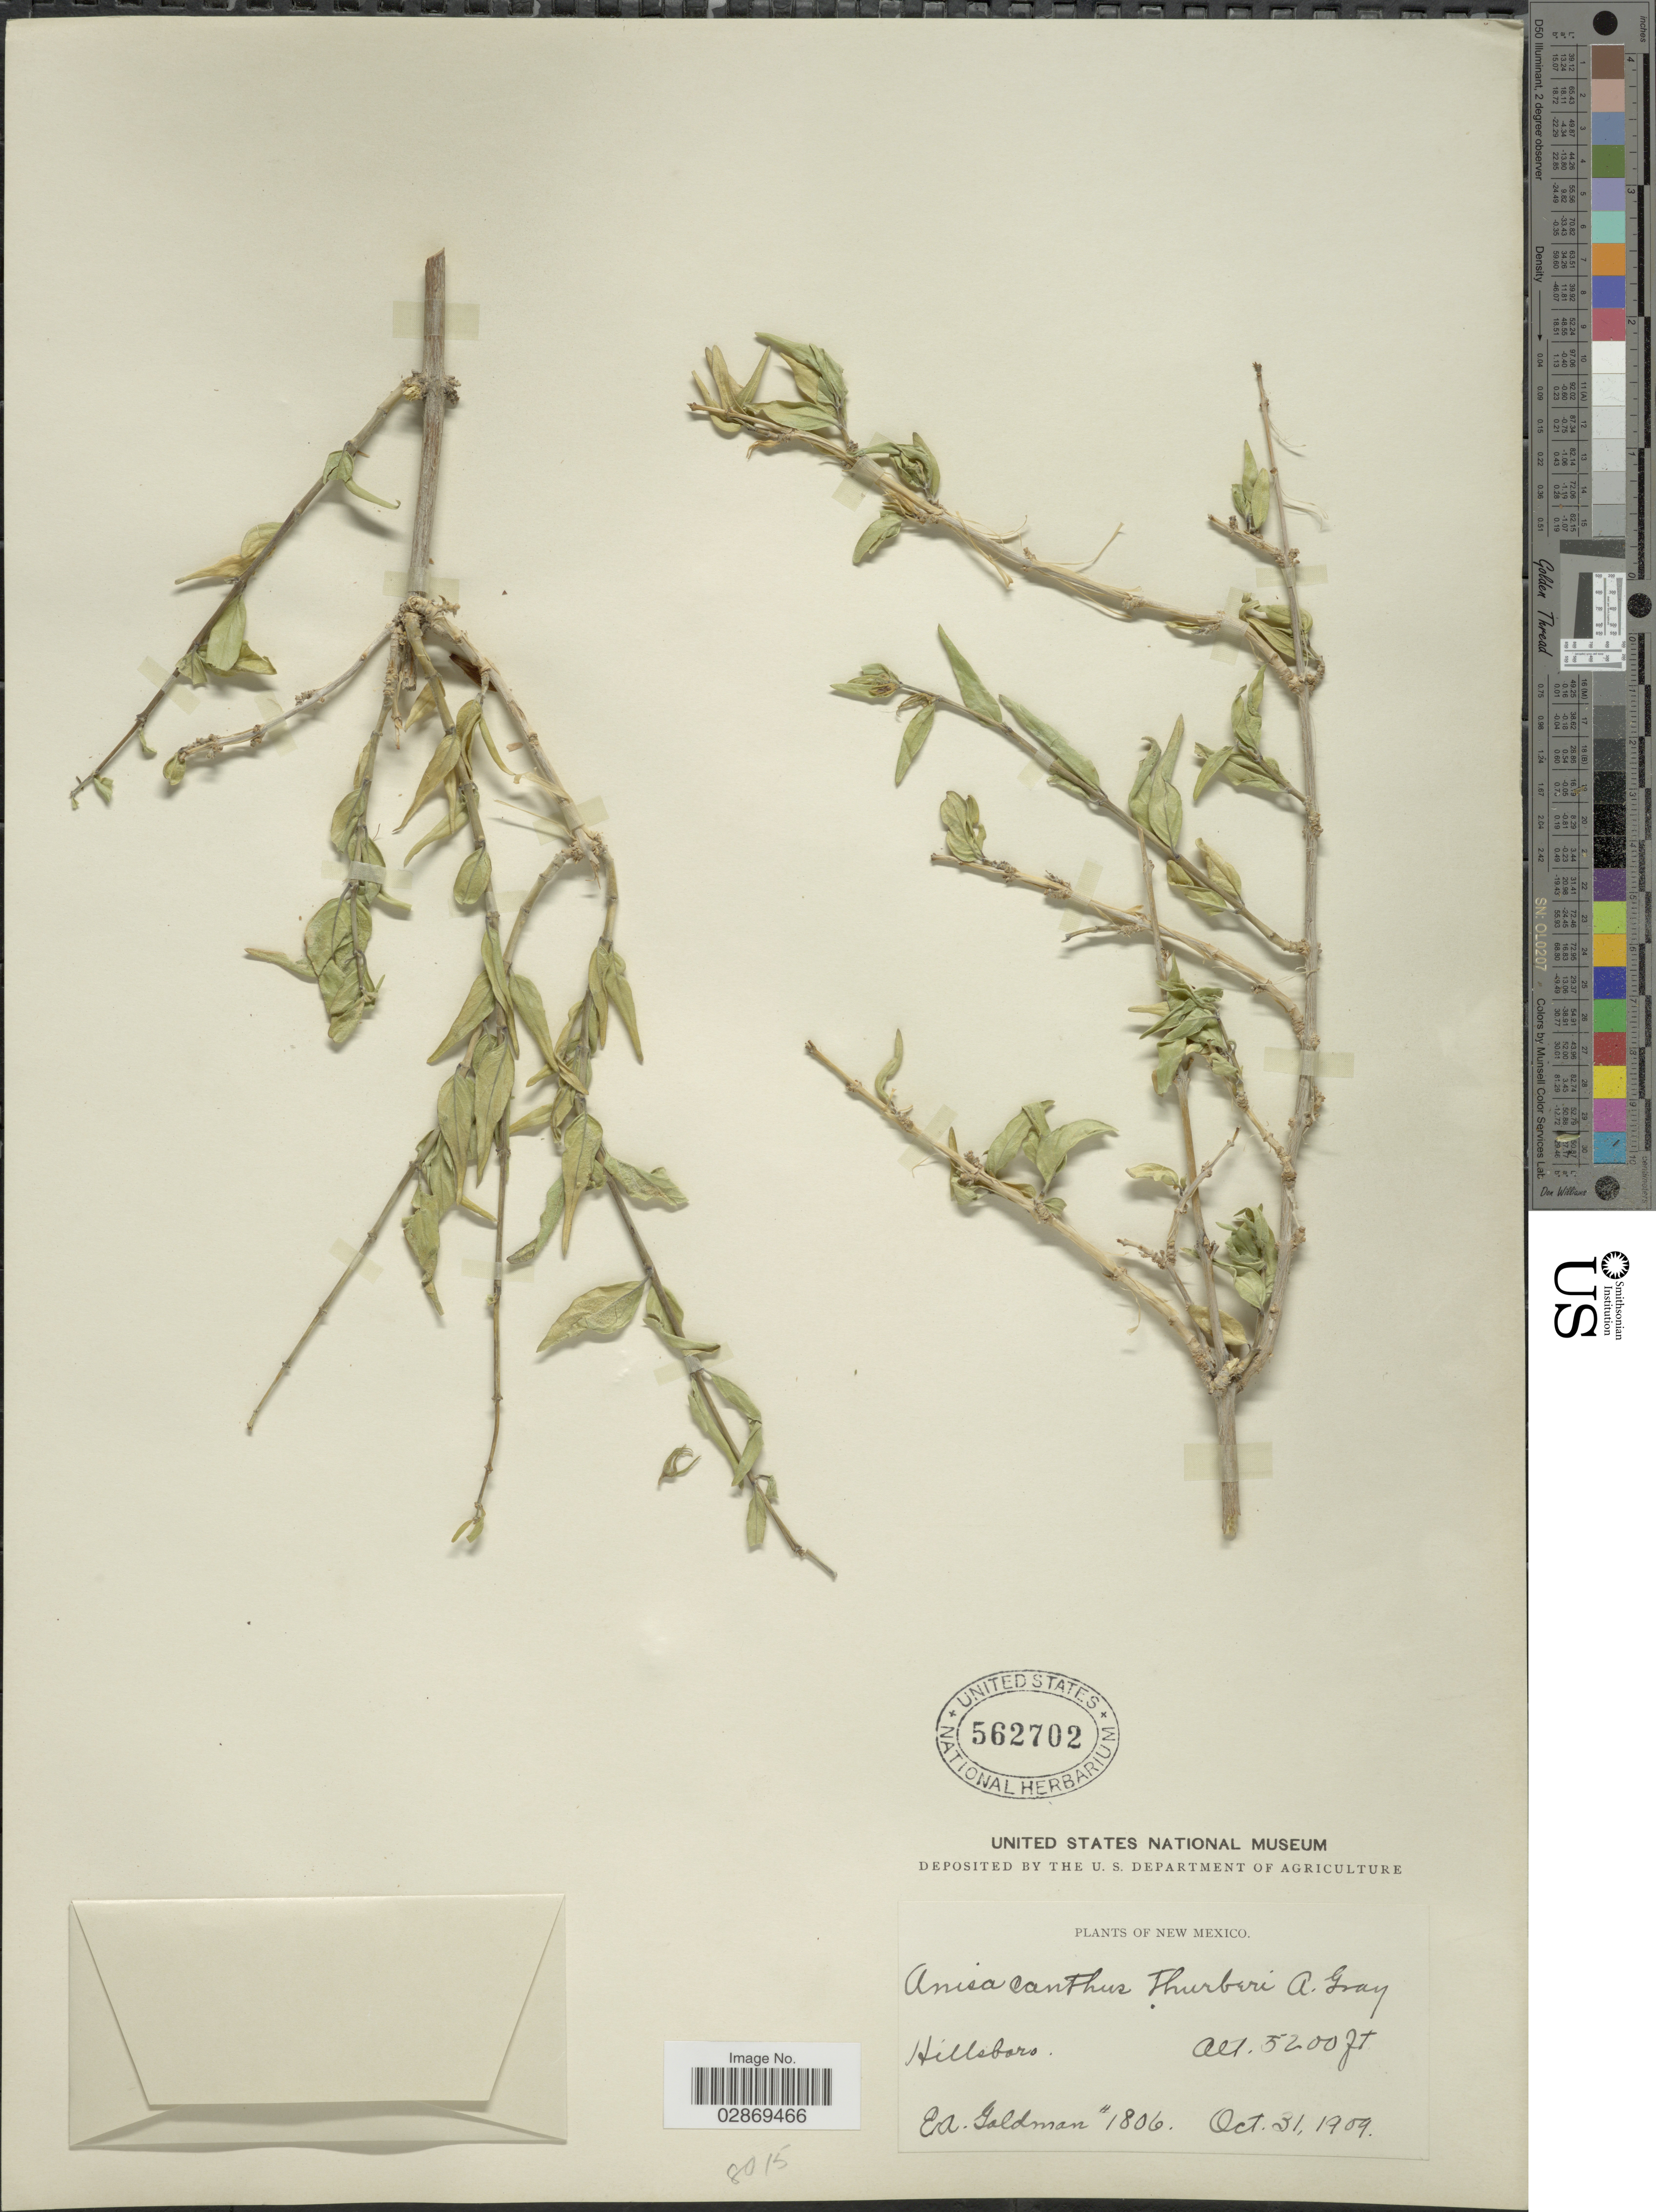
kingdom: Plantae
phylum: Tracheophyta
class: Magnoliopsida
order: Lamiales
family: Acanthaceae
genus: Anisacanthus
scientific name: Anisacanthus thurberi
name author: (Torr.) A. Gray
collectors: E. A. Goldman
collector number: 1806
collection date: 1909-10-31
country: United States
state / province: New Mexico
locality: Hillsboro.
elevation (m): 1585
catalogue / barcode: US 562702